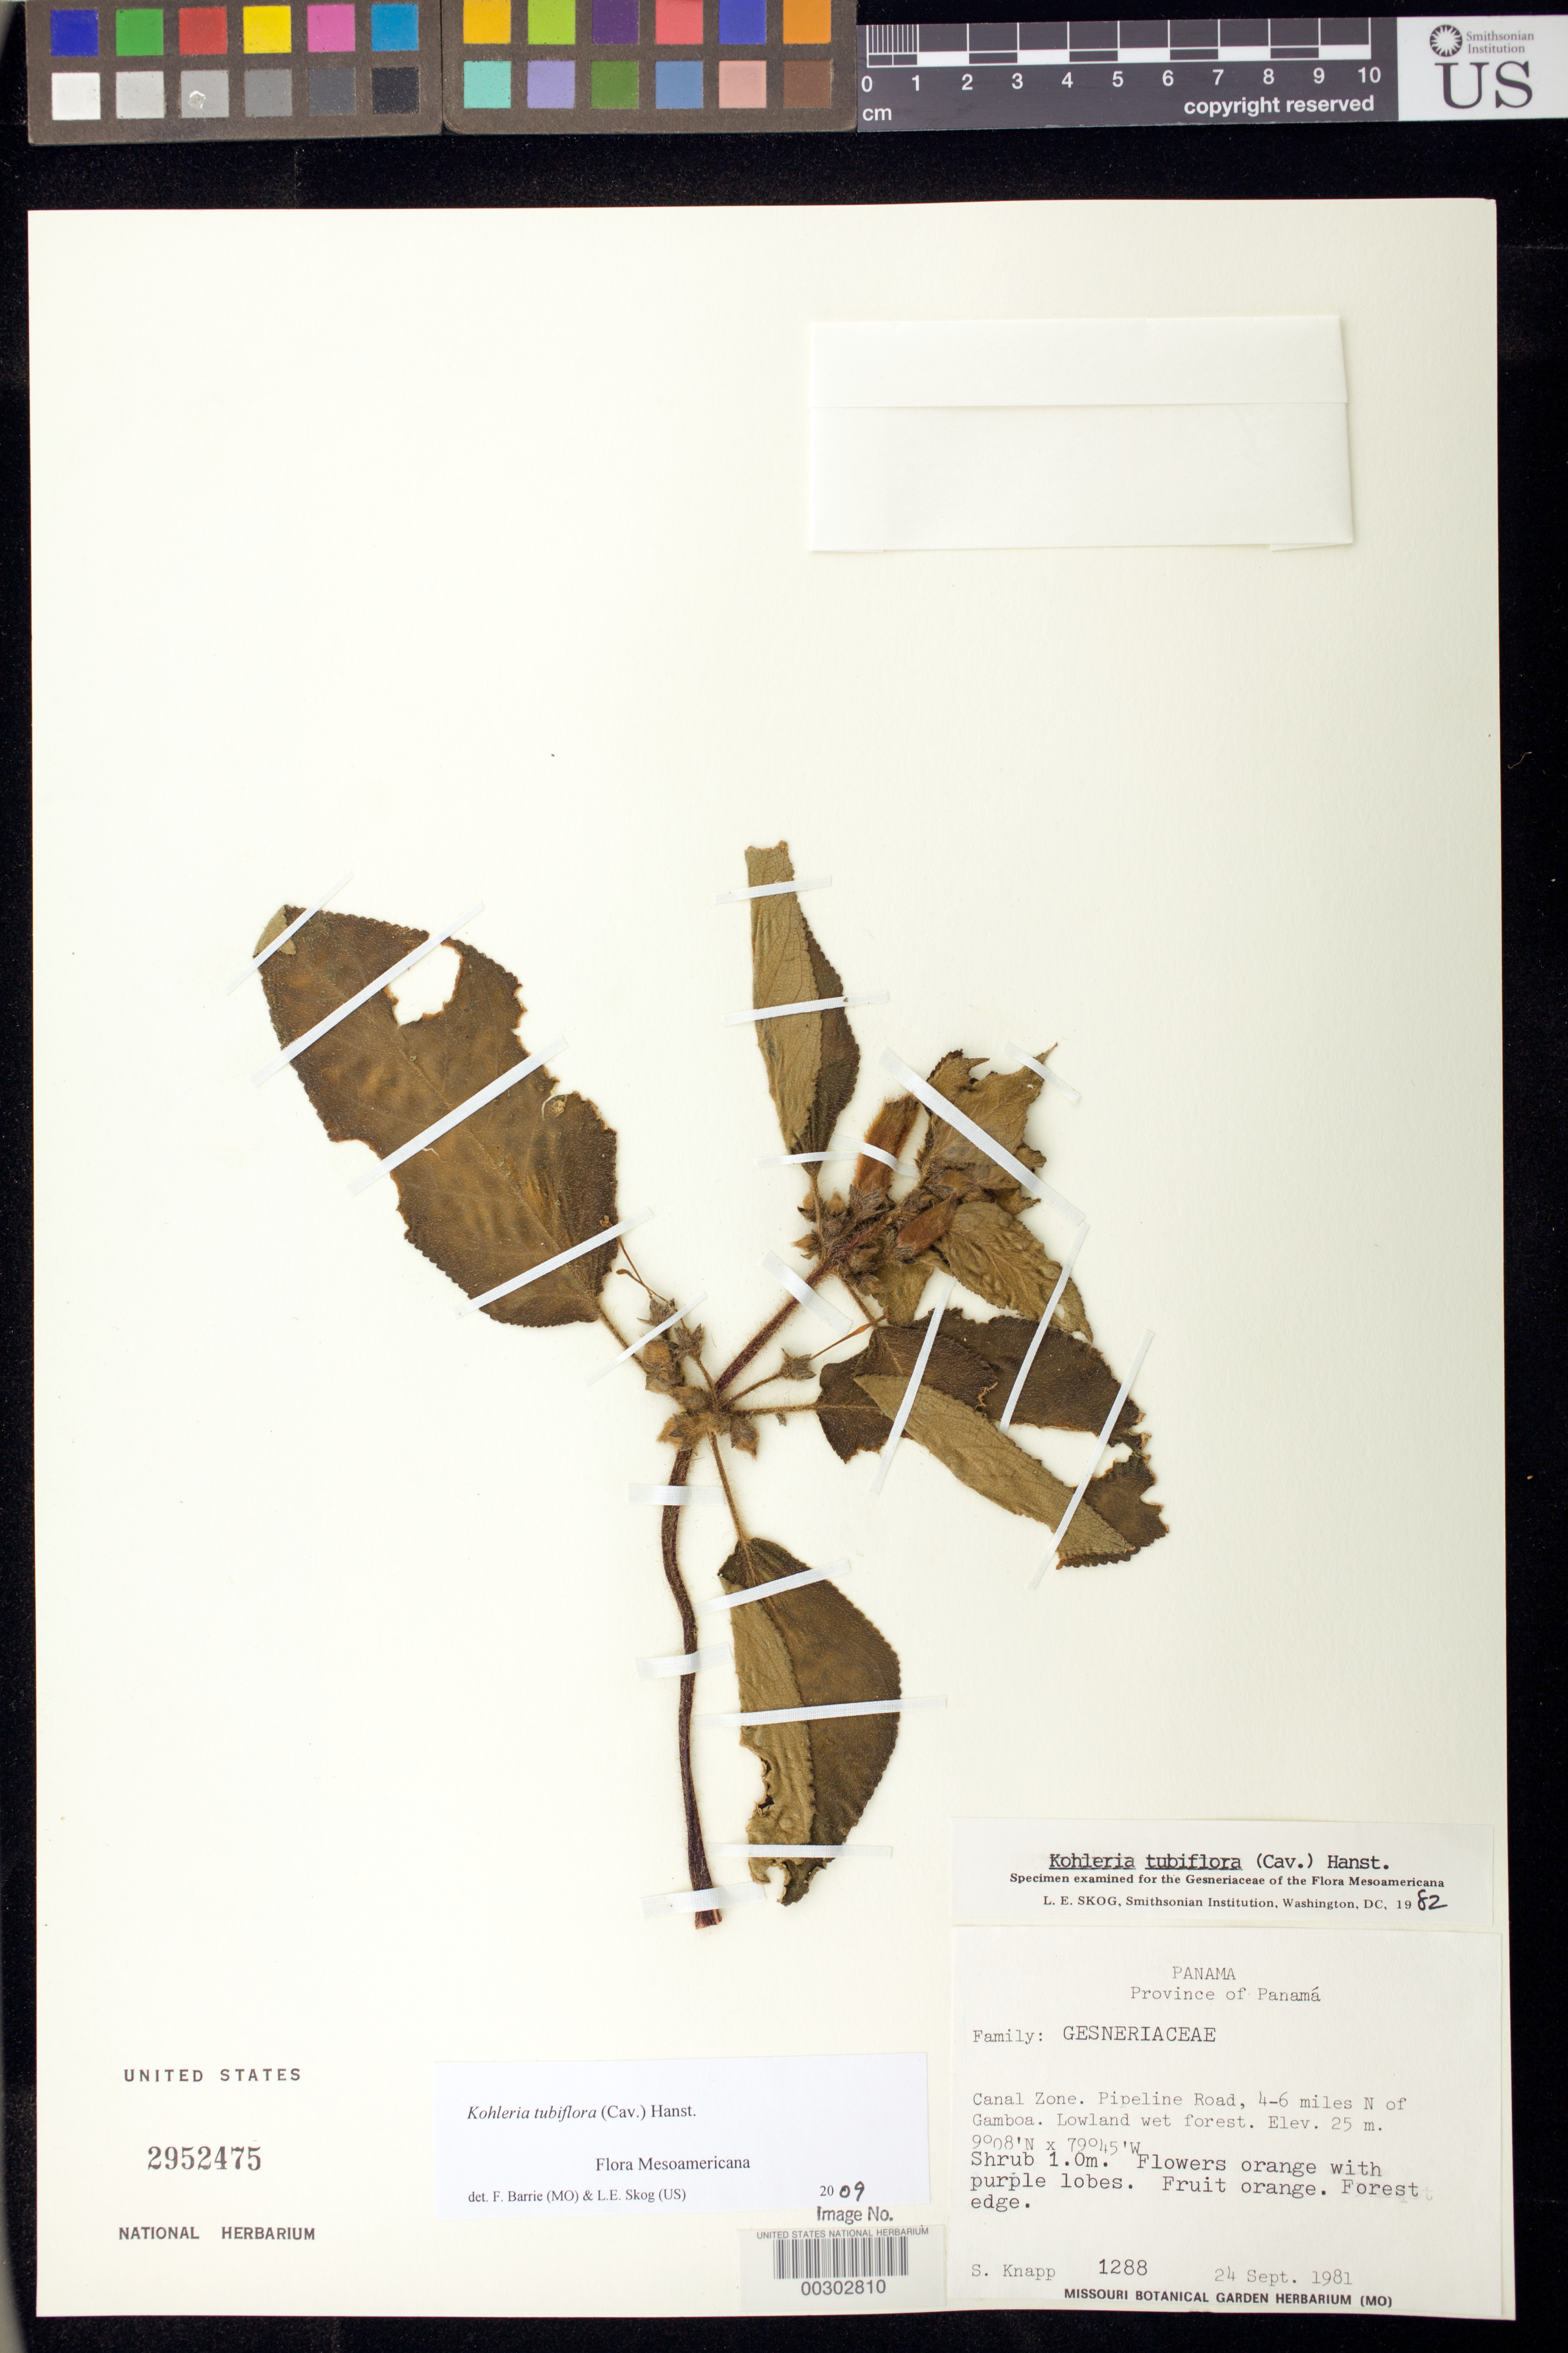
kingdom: Plantae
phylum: Tracheophyta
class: Magnoliopsida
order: Lamiales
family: Gesneriaceae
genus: Kohleria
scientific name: Kohleria tubiflora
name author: (Cav.) Hanst.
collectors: S. Knapp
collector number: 1288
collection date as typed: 24 Sep 1981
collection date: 1981-09-24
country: Panama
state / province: Colón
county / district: Canal Zone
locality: Canal Zone, pipeline road, 4-6 mi N of Gamboa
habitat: Lowland wet forest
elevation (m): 25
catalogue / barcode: US 2952475